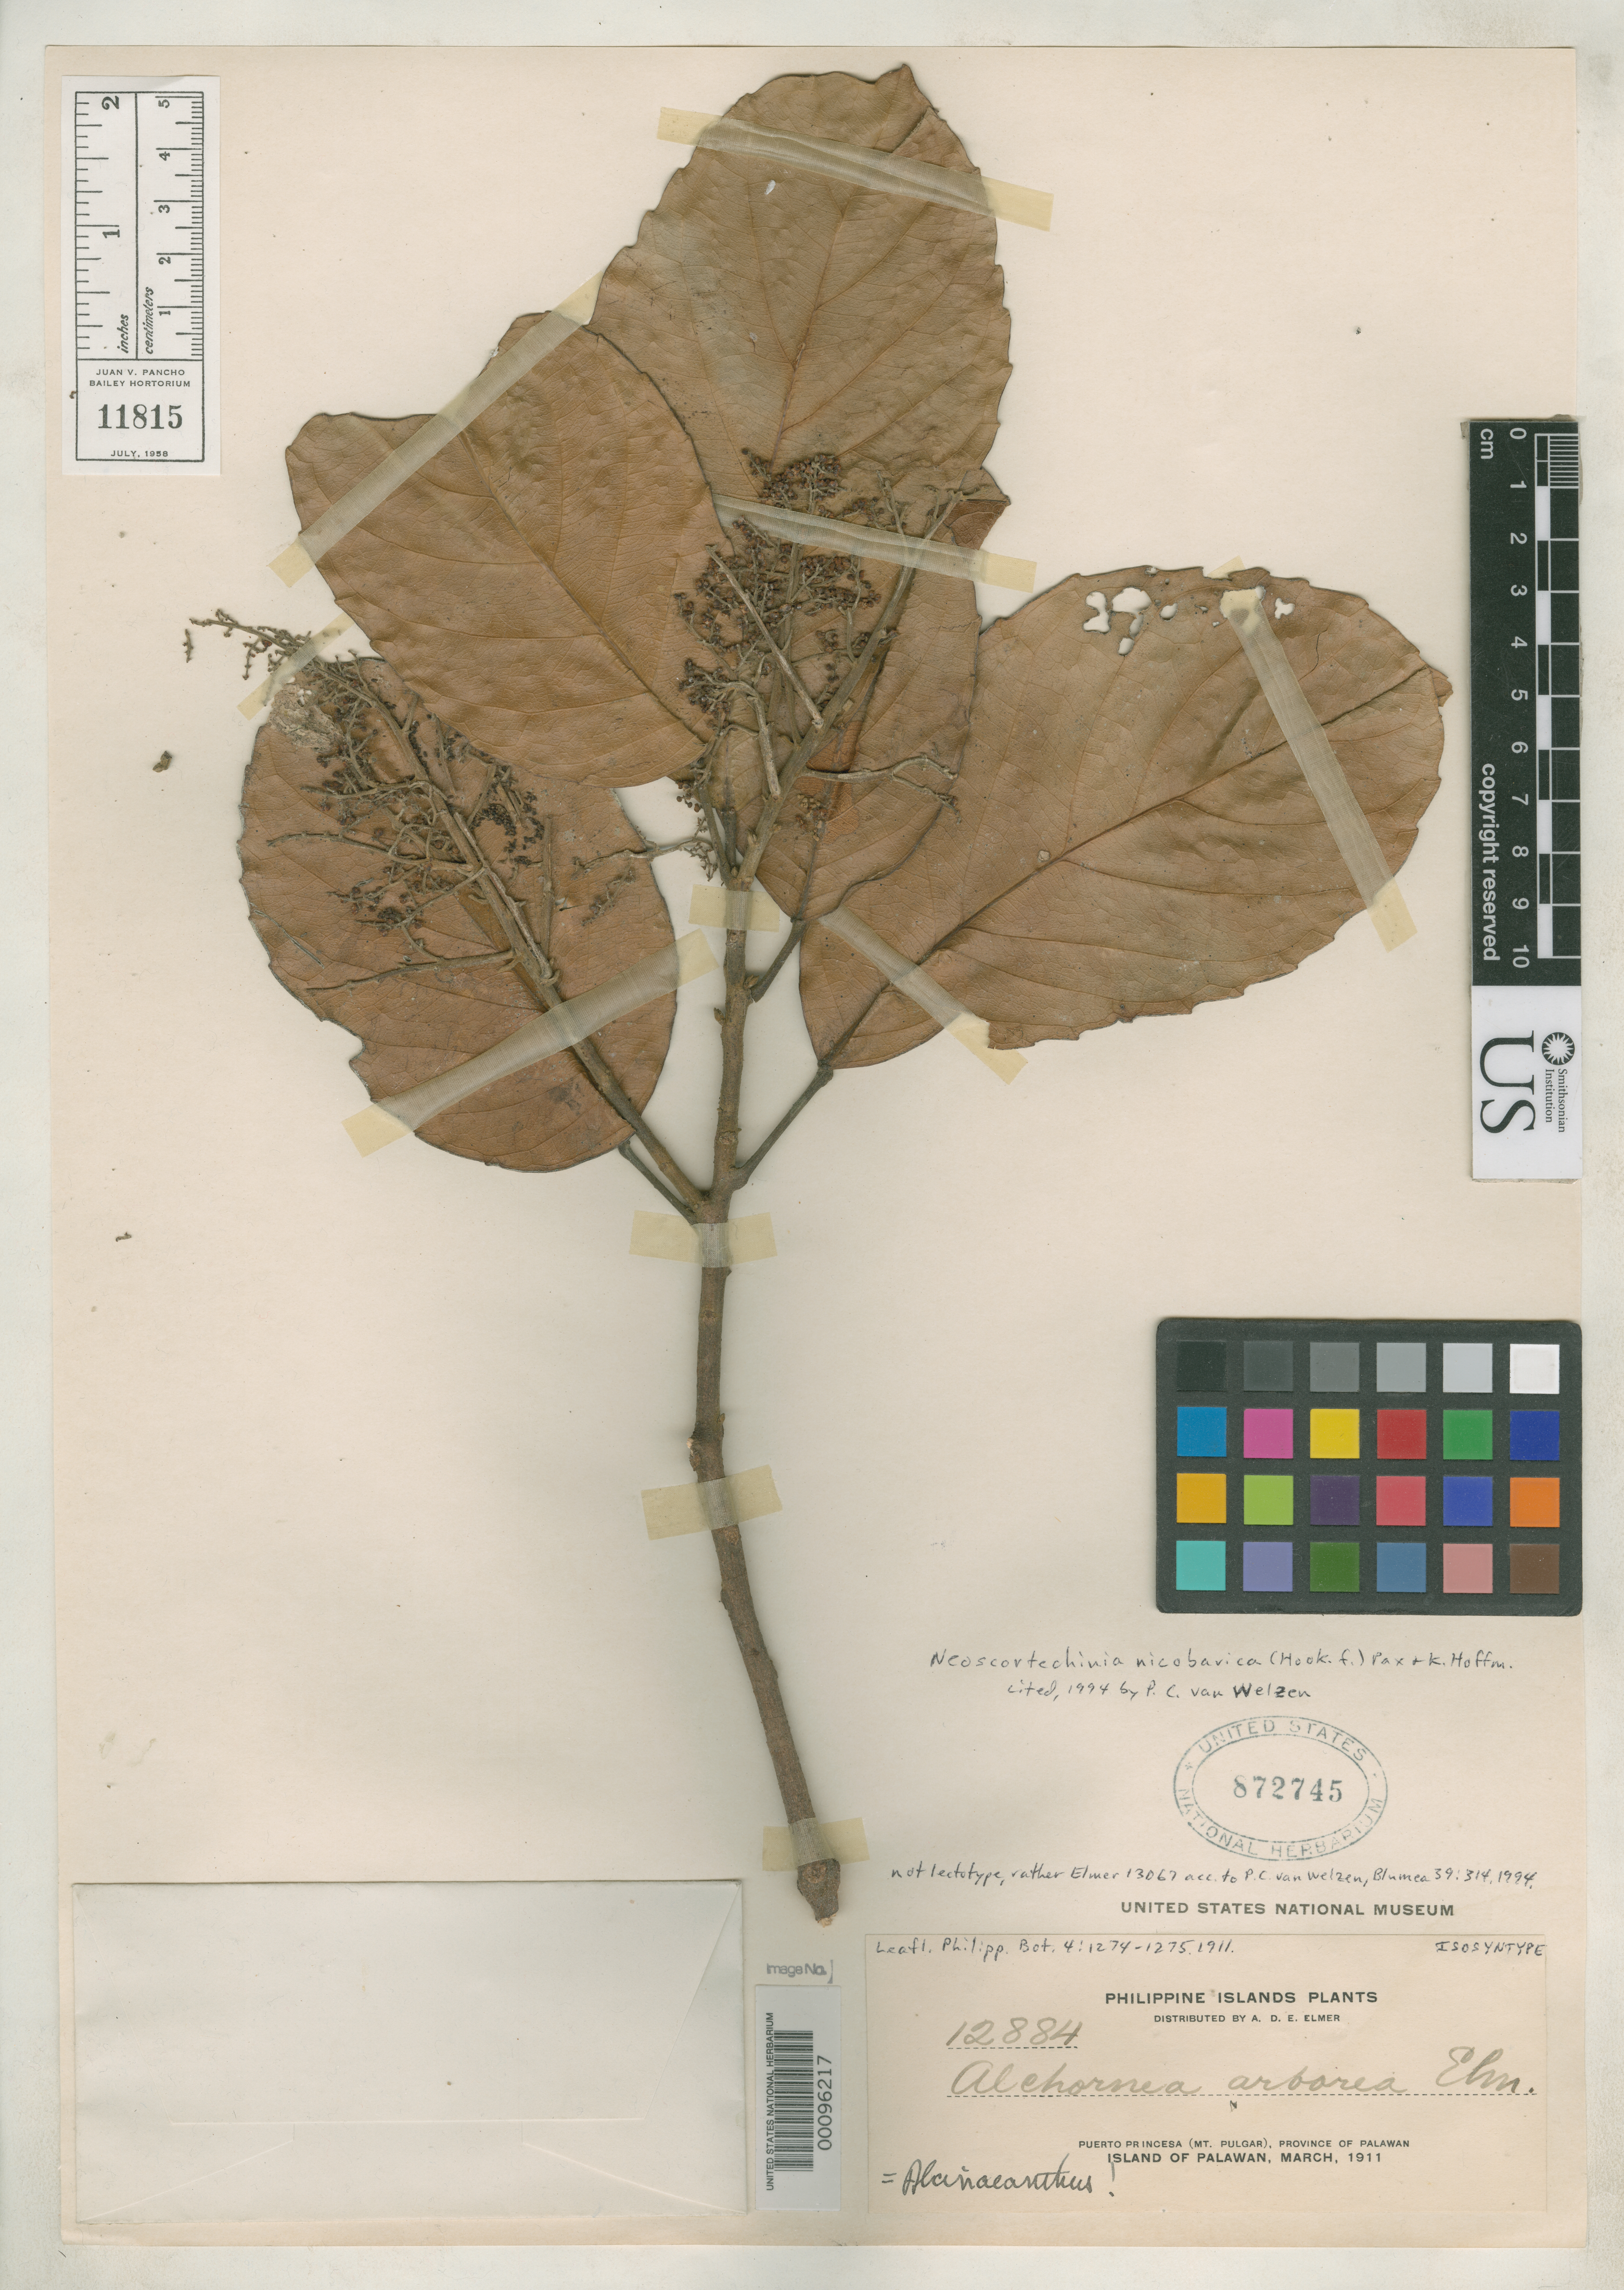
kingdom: Plantae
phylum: Tracheophyta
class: Magnoliopsida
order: Malpighiales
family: Euphorbiaceae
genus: Alchornea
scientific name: Alchornea arborea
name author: Elmer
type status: Isosyntype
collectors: A. D. E. Elmer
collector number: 12884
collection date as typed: May 1911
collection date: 1911-05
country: Philippines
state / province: Mimaropa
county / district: Palawan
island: Palawan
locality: Puerto Princesa (Mt. Pulgar), province of Palawan, Island of Palawan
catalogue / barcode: US 872745